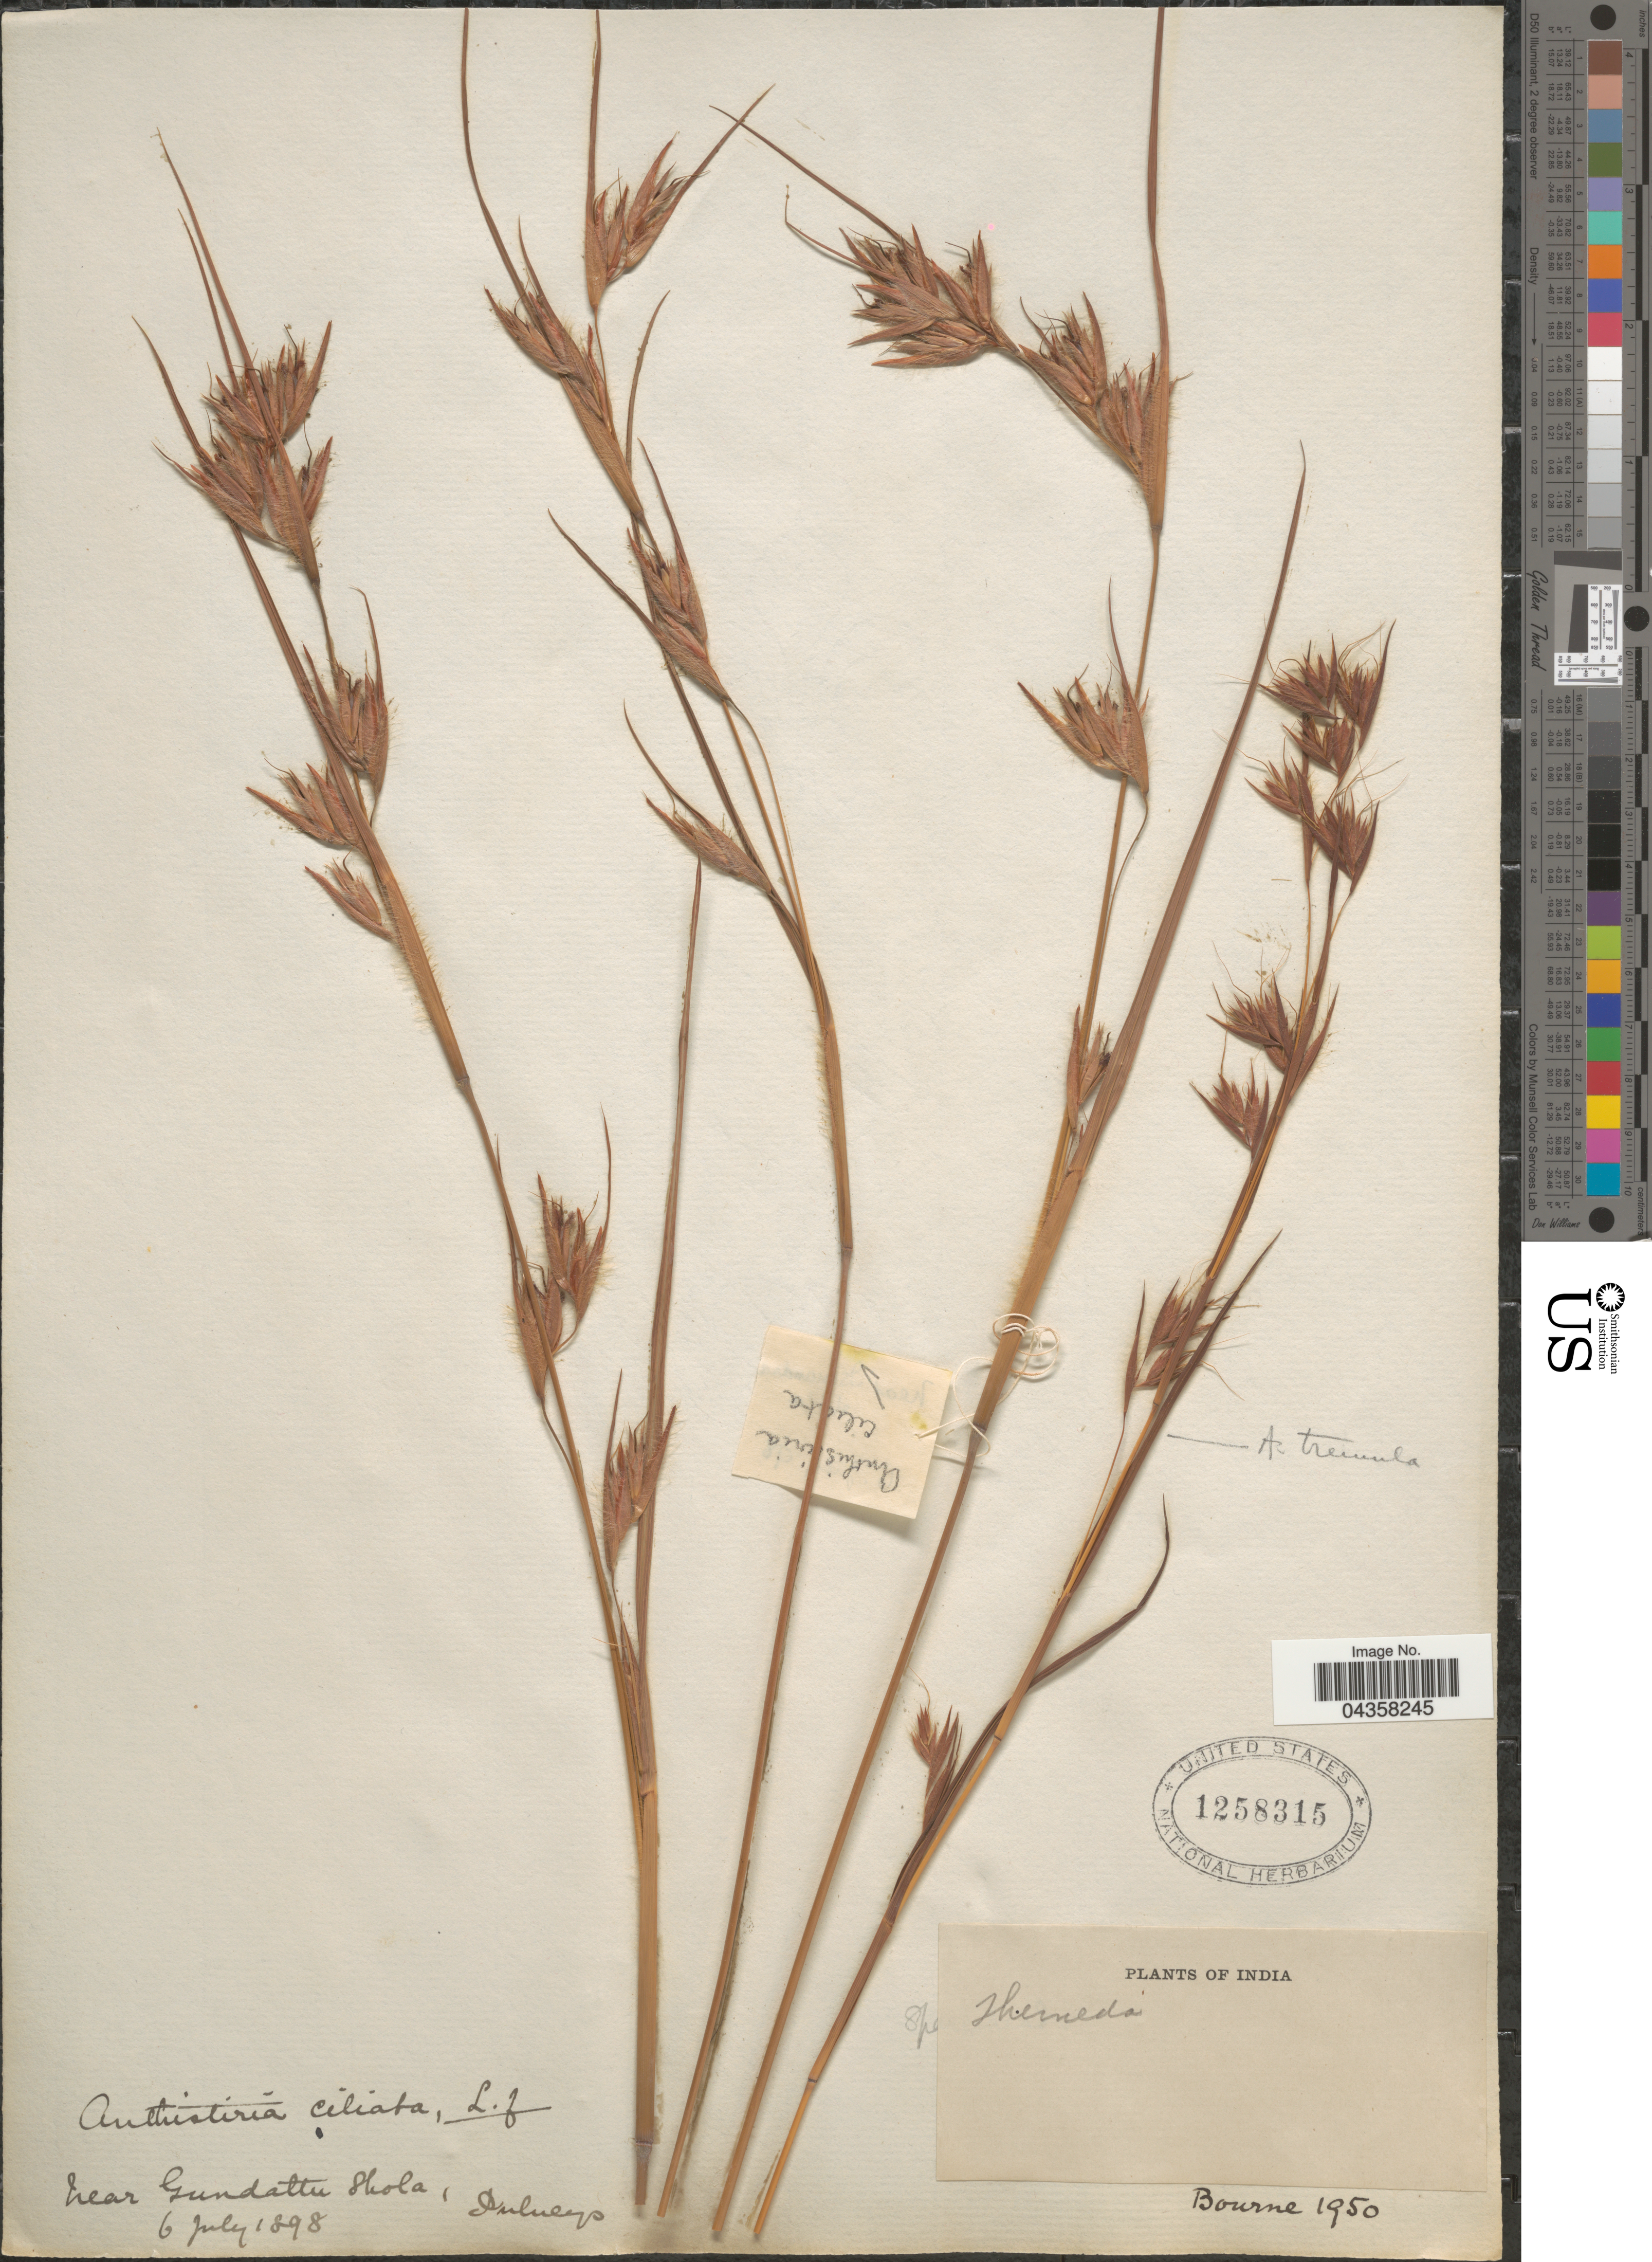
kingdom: Plantae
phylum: Tracheophyta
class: Liliopsida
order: Poales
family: Poaceae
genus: Themeda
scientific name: Themeda quadrivalvis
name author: (L.) Kuntze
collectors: -- Bourne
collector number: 1950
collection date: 1898-07-06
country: India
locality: Near Gundattu Shola, Pulneys.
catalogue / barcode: US 1258315